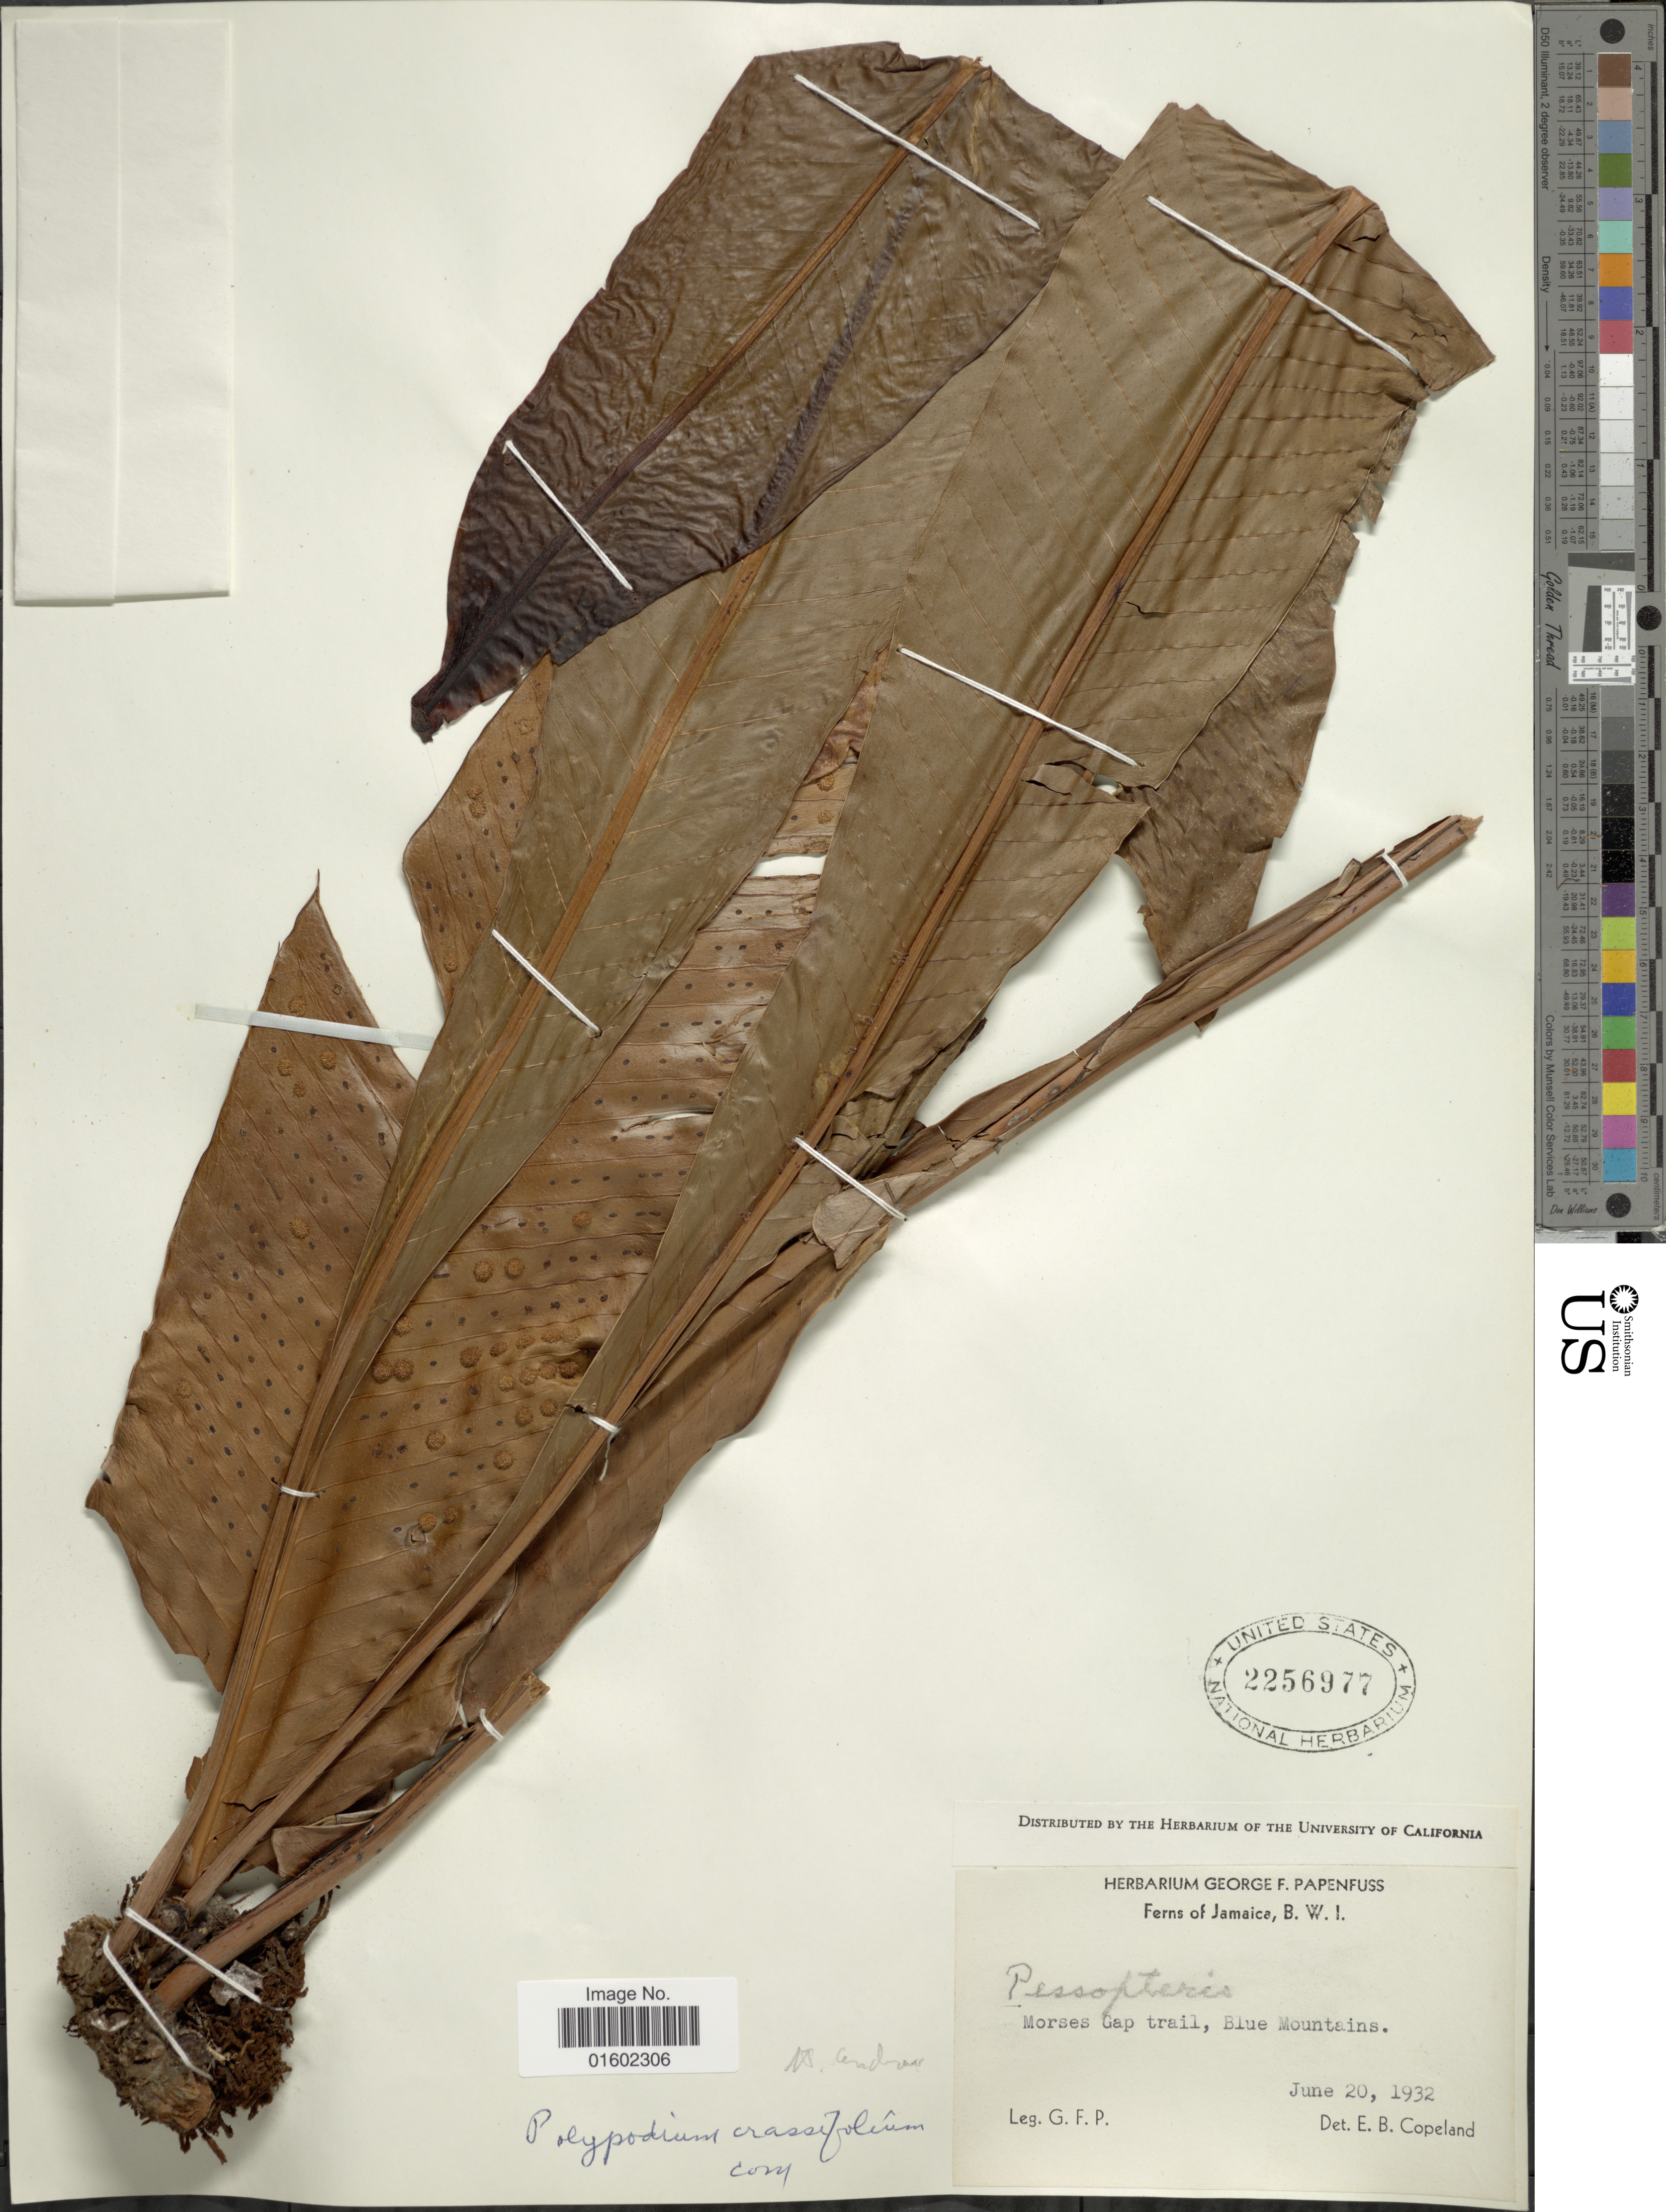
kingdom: Plantae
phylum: Tracheophyta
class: Polypodiopsida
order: Polypodiales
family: Polypodiaceae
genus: Niphidium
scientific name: Niphidium crassifolium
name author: (L.) Lellinger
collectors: G. Papenfuss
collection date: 1932-06-20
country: Jamaica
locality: Morses Gap Trail, Blue Mountains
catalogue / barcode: US 2256977